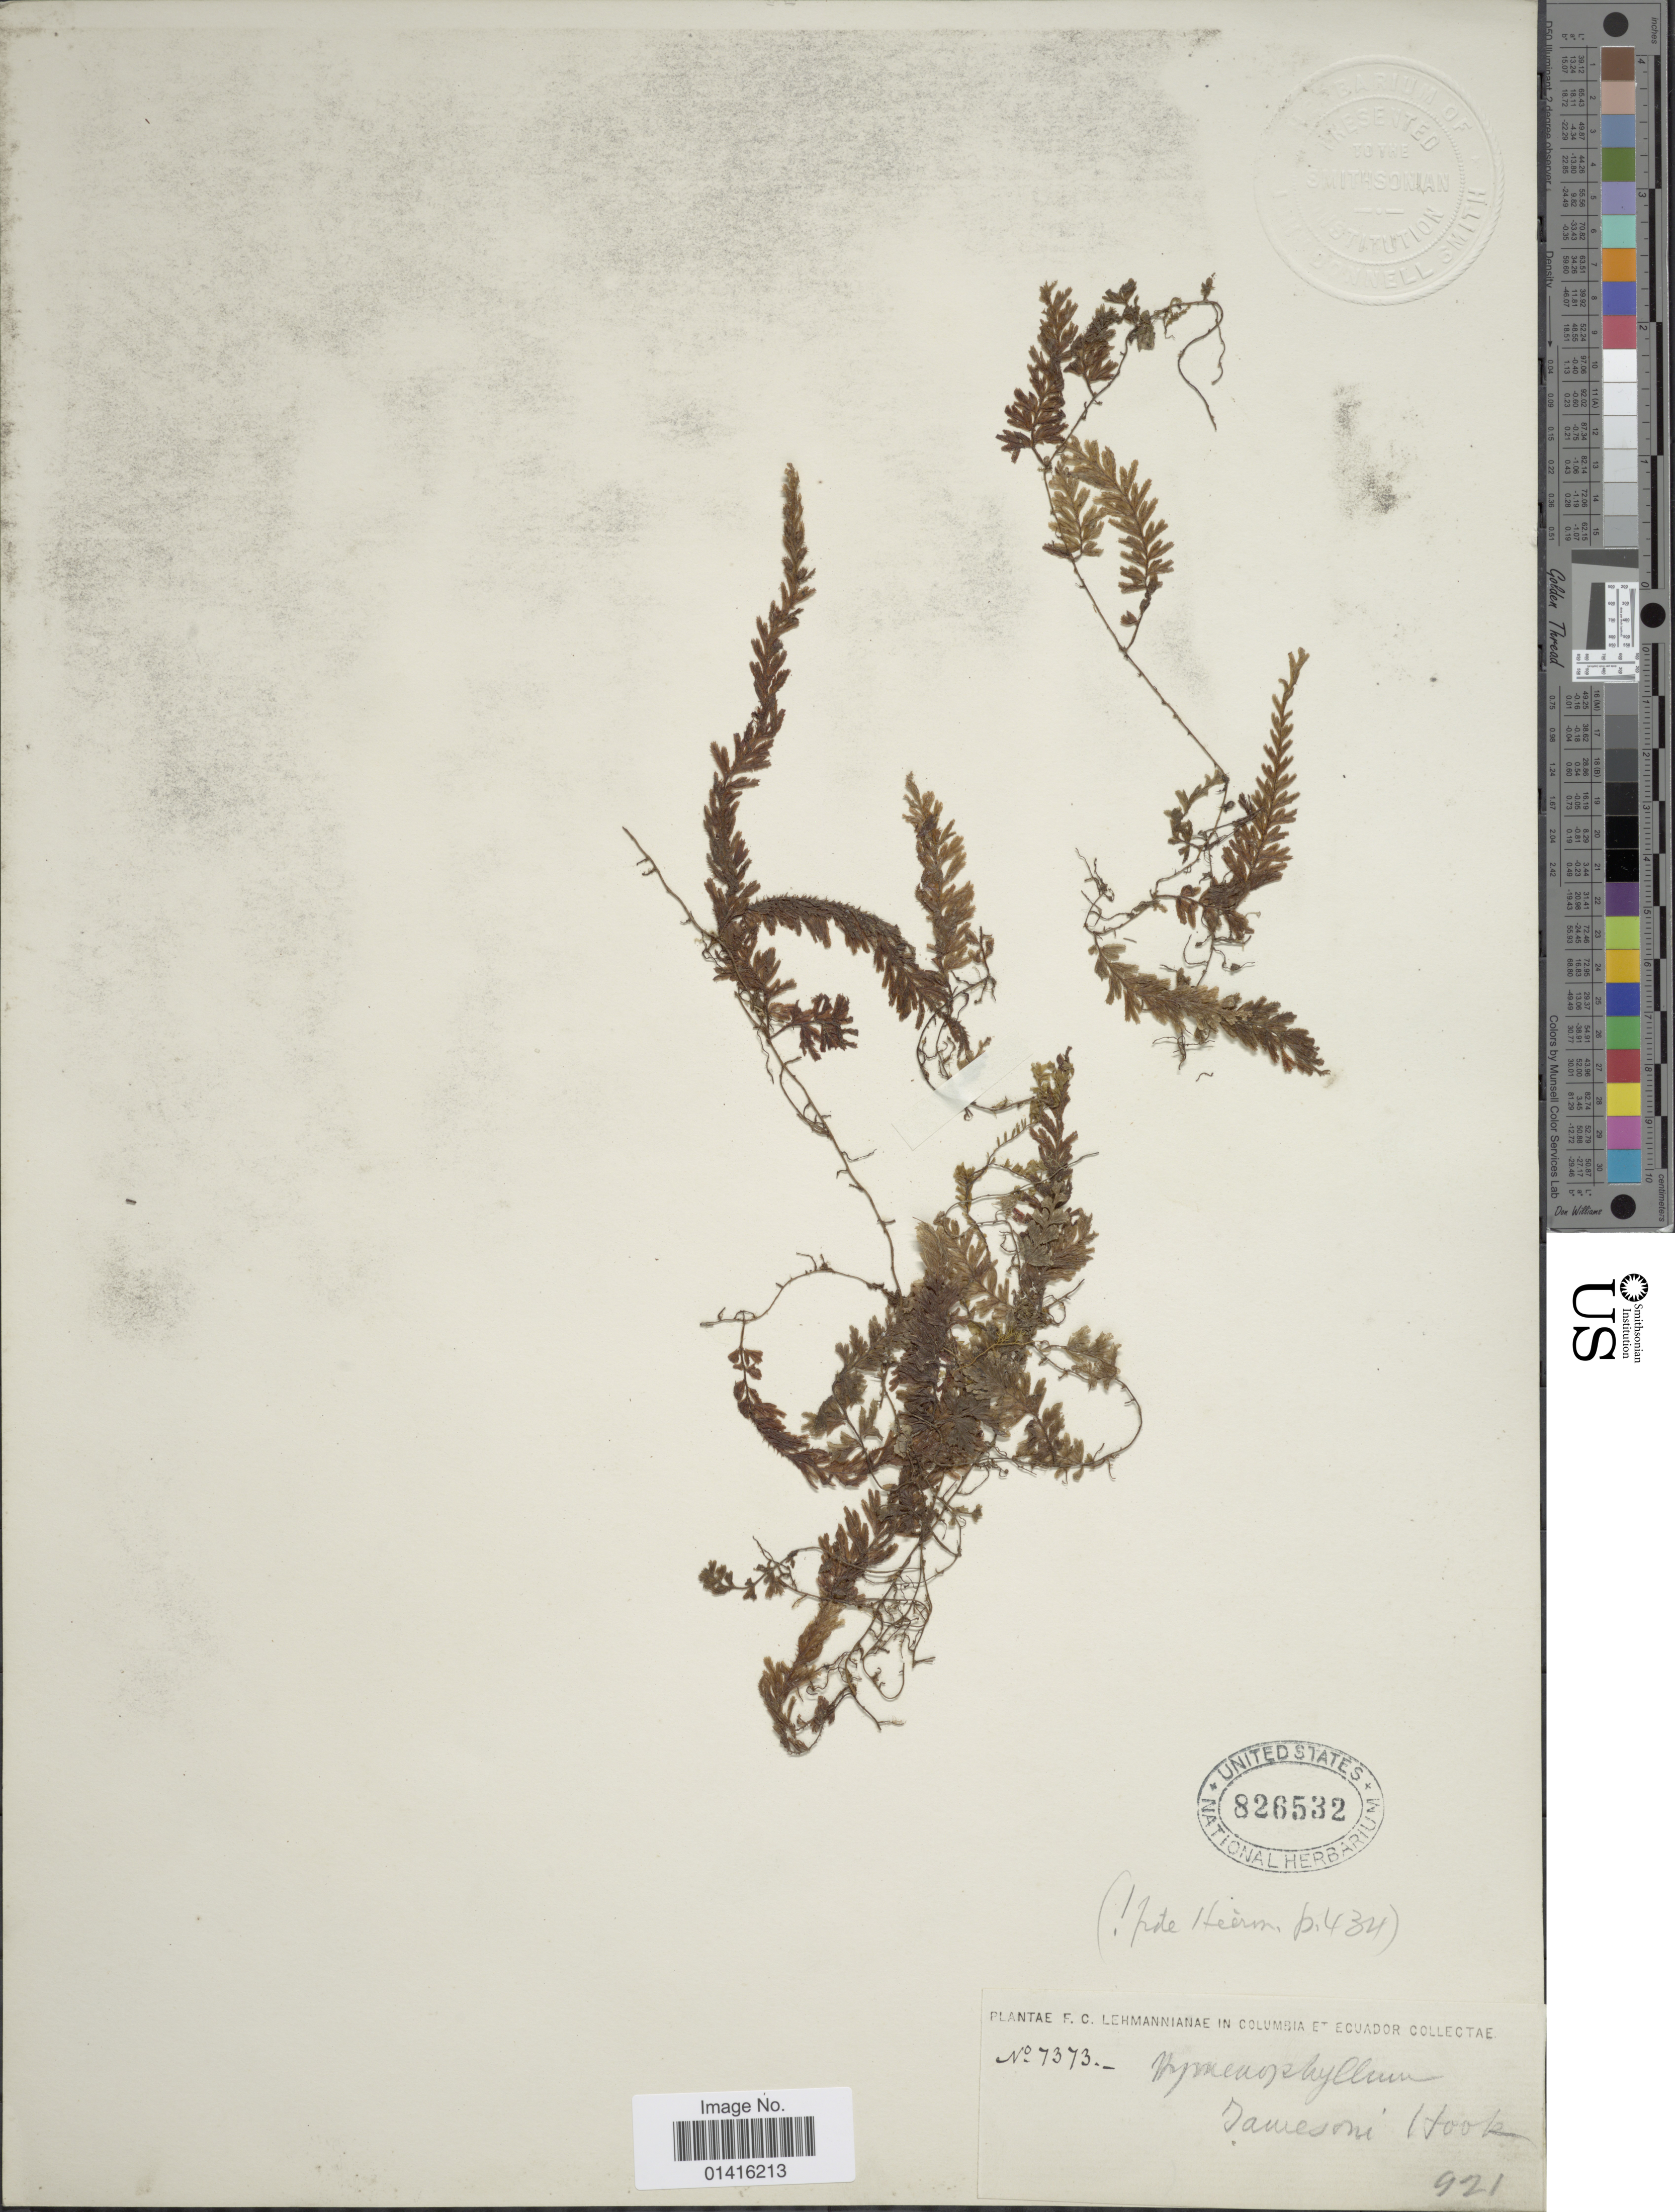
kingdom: Plantae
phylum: Tracheophyta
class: Polypodiopsida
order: Hymenophyllales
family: Hymenophyllaceae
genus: Hymenophyllum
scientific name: Hymenophyllum jamesonii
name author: Hook.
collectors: F. C. Lehmann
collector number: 7373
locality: Colombia et Ecuador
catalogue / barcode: US 826532